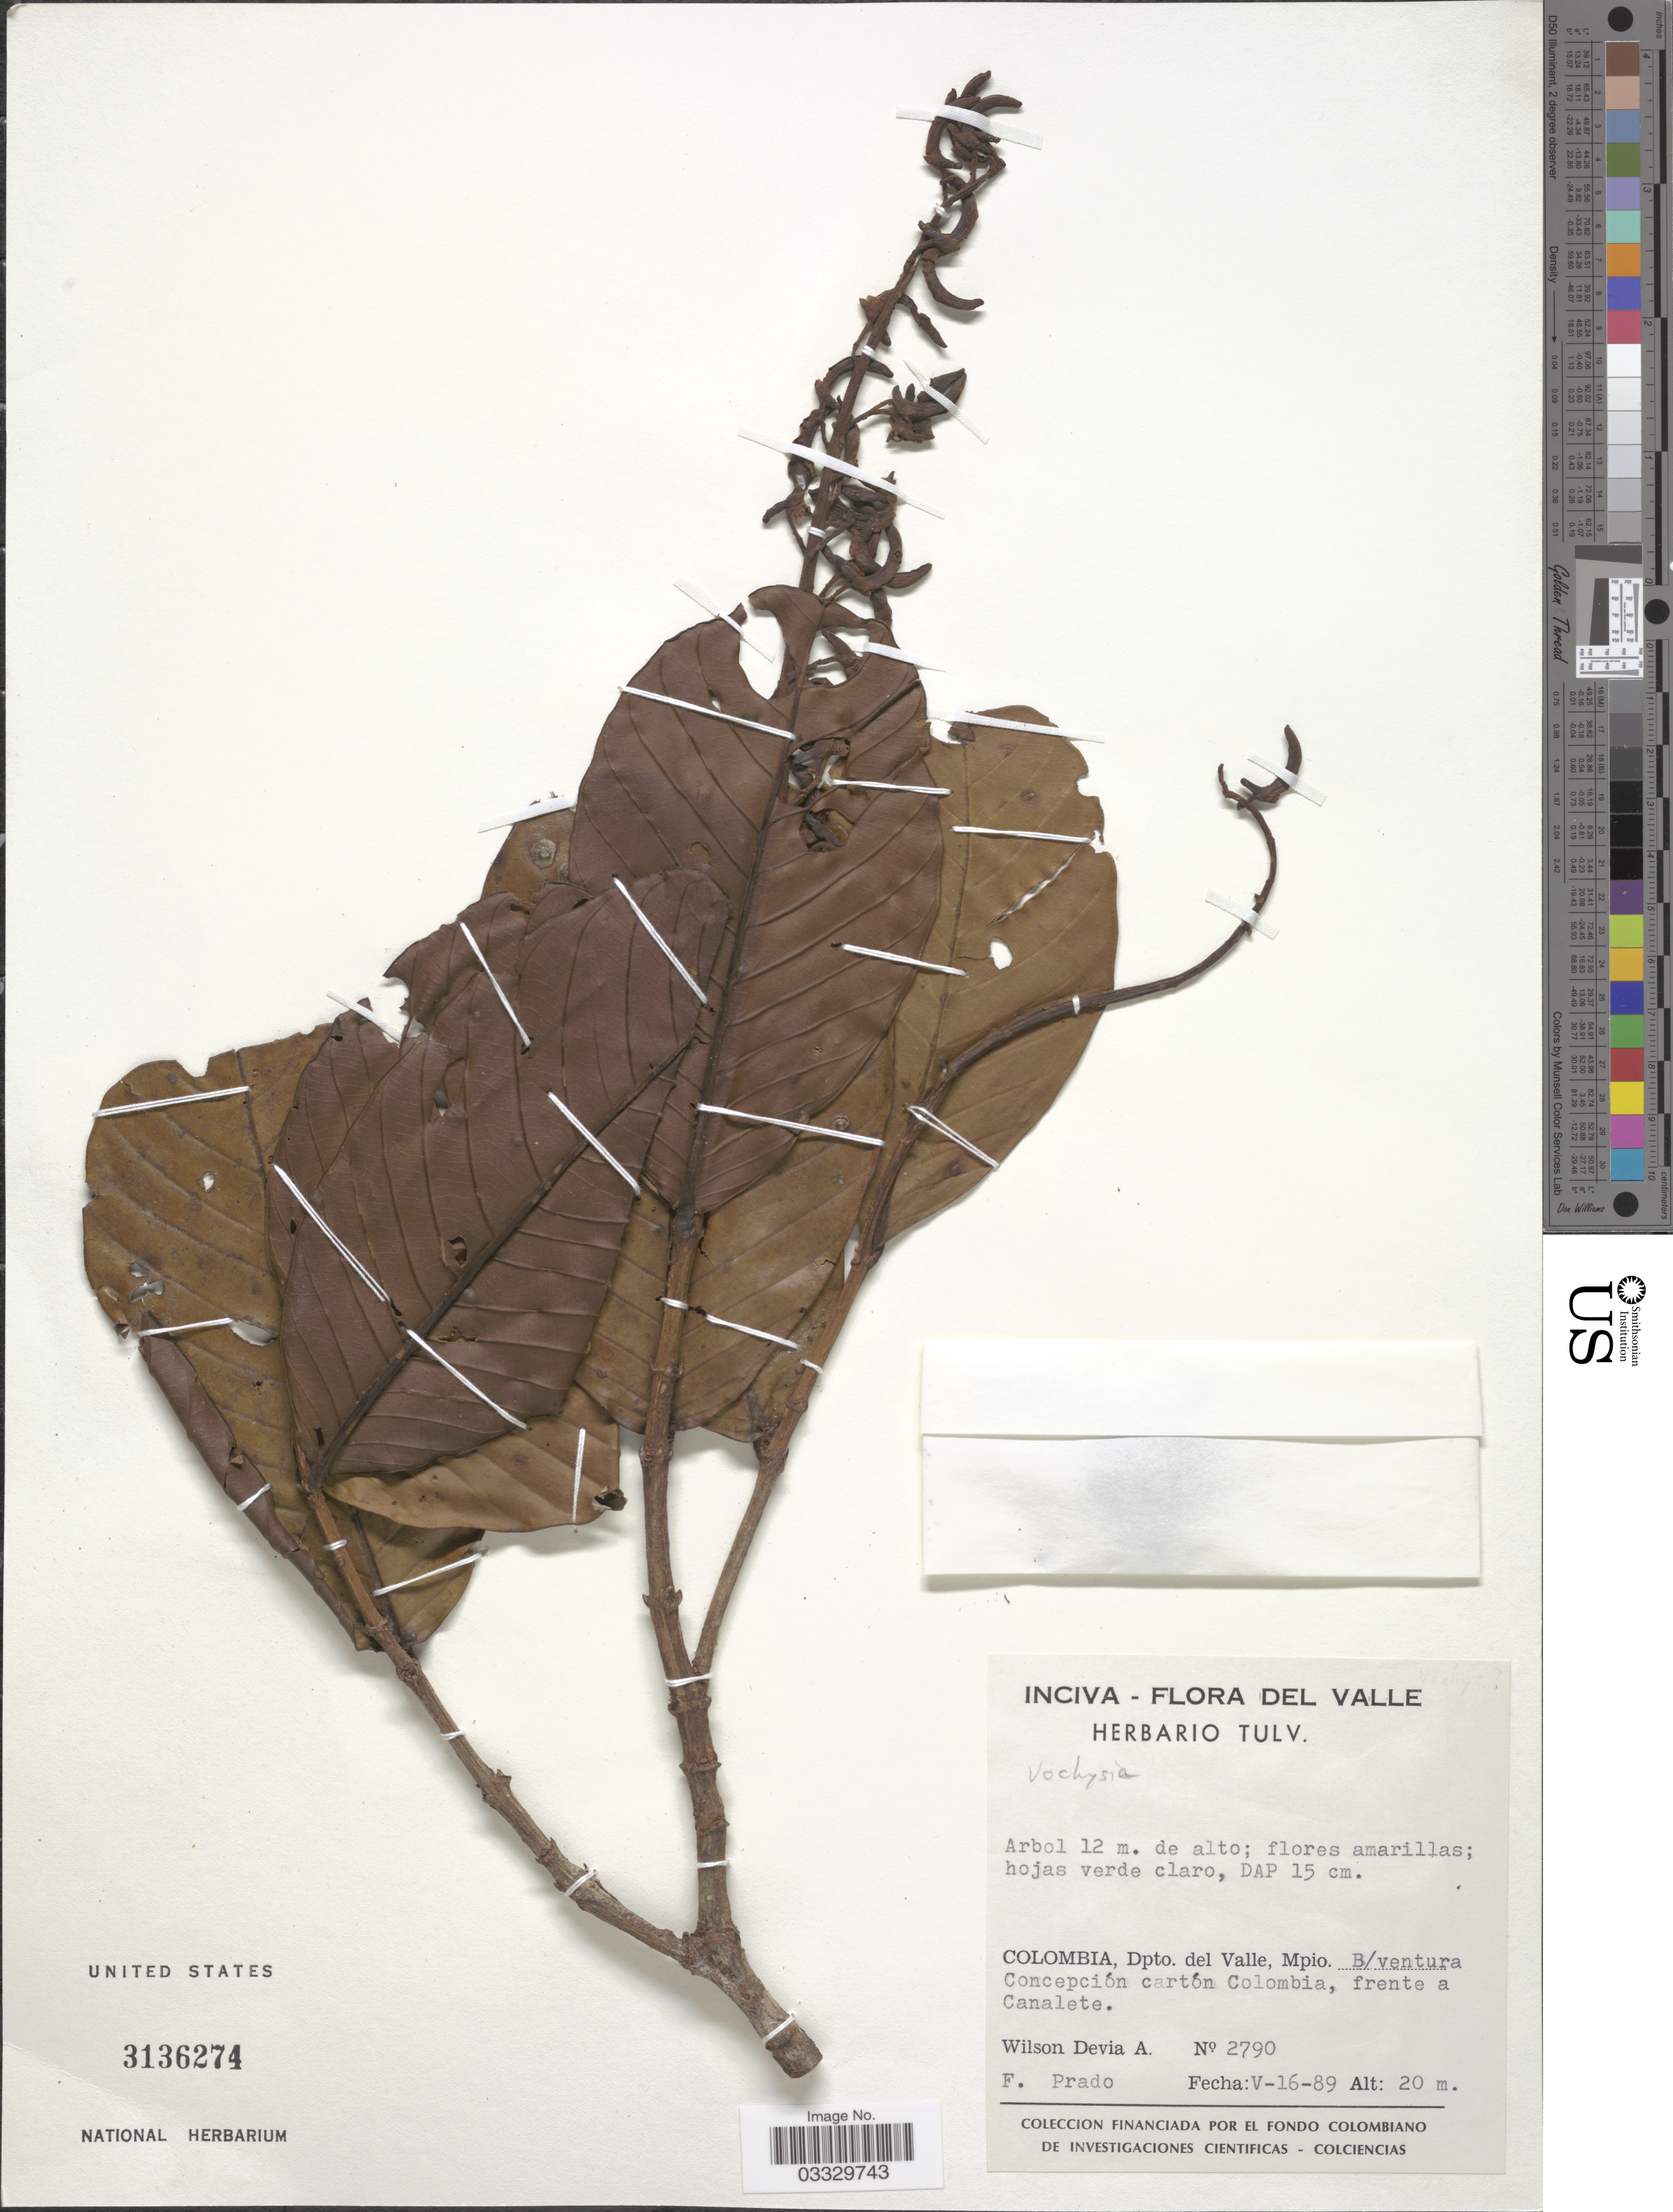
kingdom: Plantae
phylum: Tracheophyta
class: Magnoliopsida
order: Myrtales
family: Vochysiaceae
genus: Vochysia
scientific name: Vochysia sp.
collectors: W. Devia A. & F. Prado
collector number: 2790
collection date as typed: Transcribed d/m/y: 16/5/89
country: Colombia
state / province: Valle del Cauca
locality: Dpto. del Valle, Mpio. B/ventura Concepción cartón Colombia, frente a Canalete.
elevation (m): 20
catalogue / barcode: US 3136274